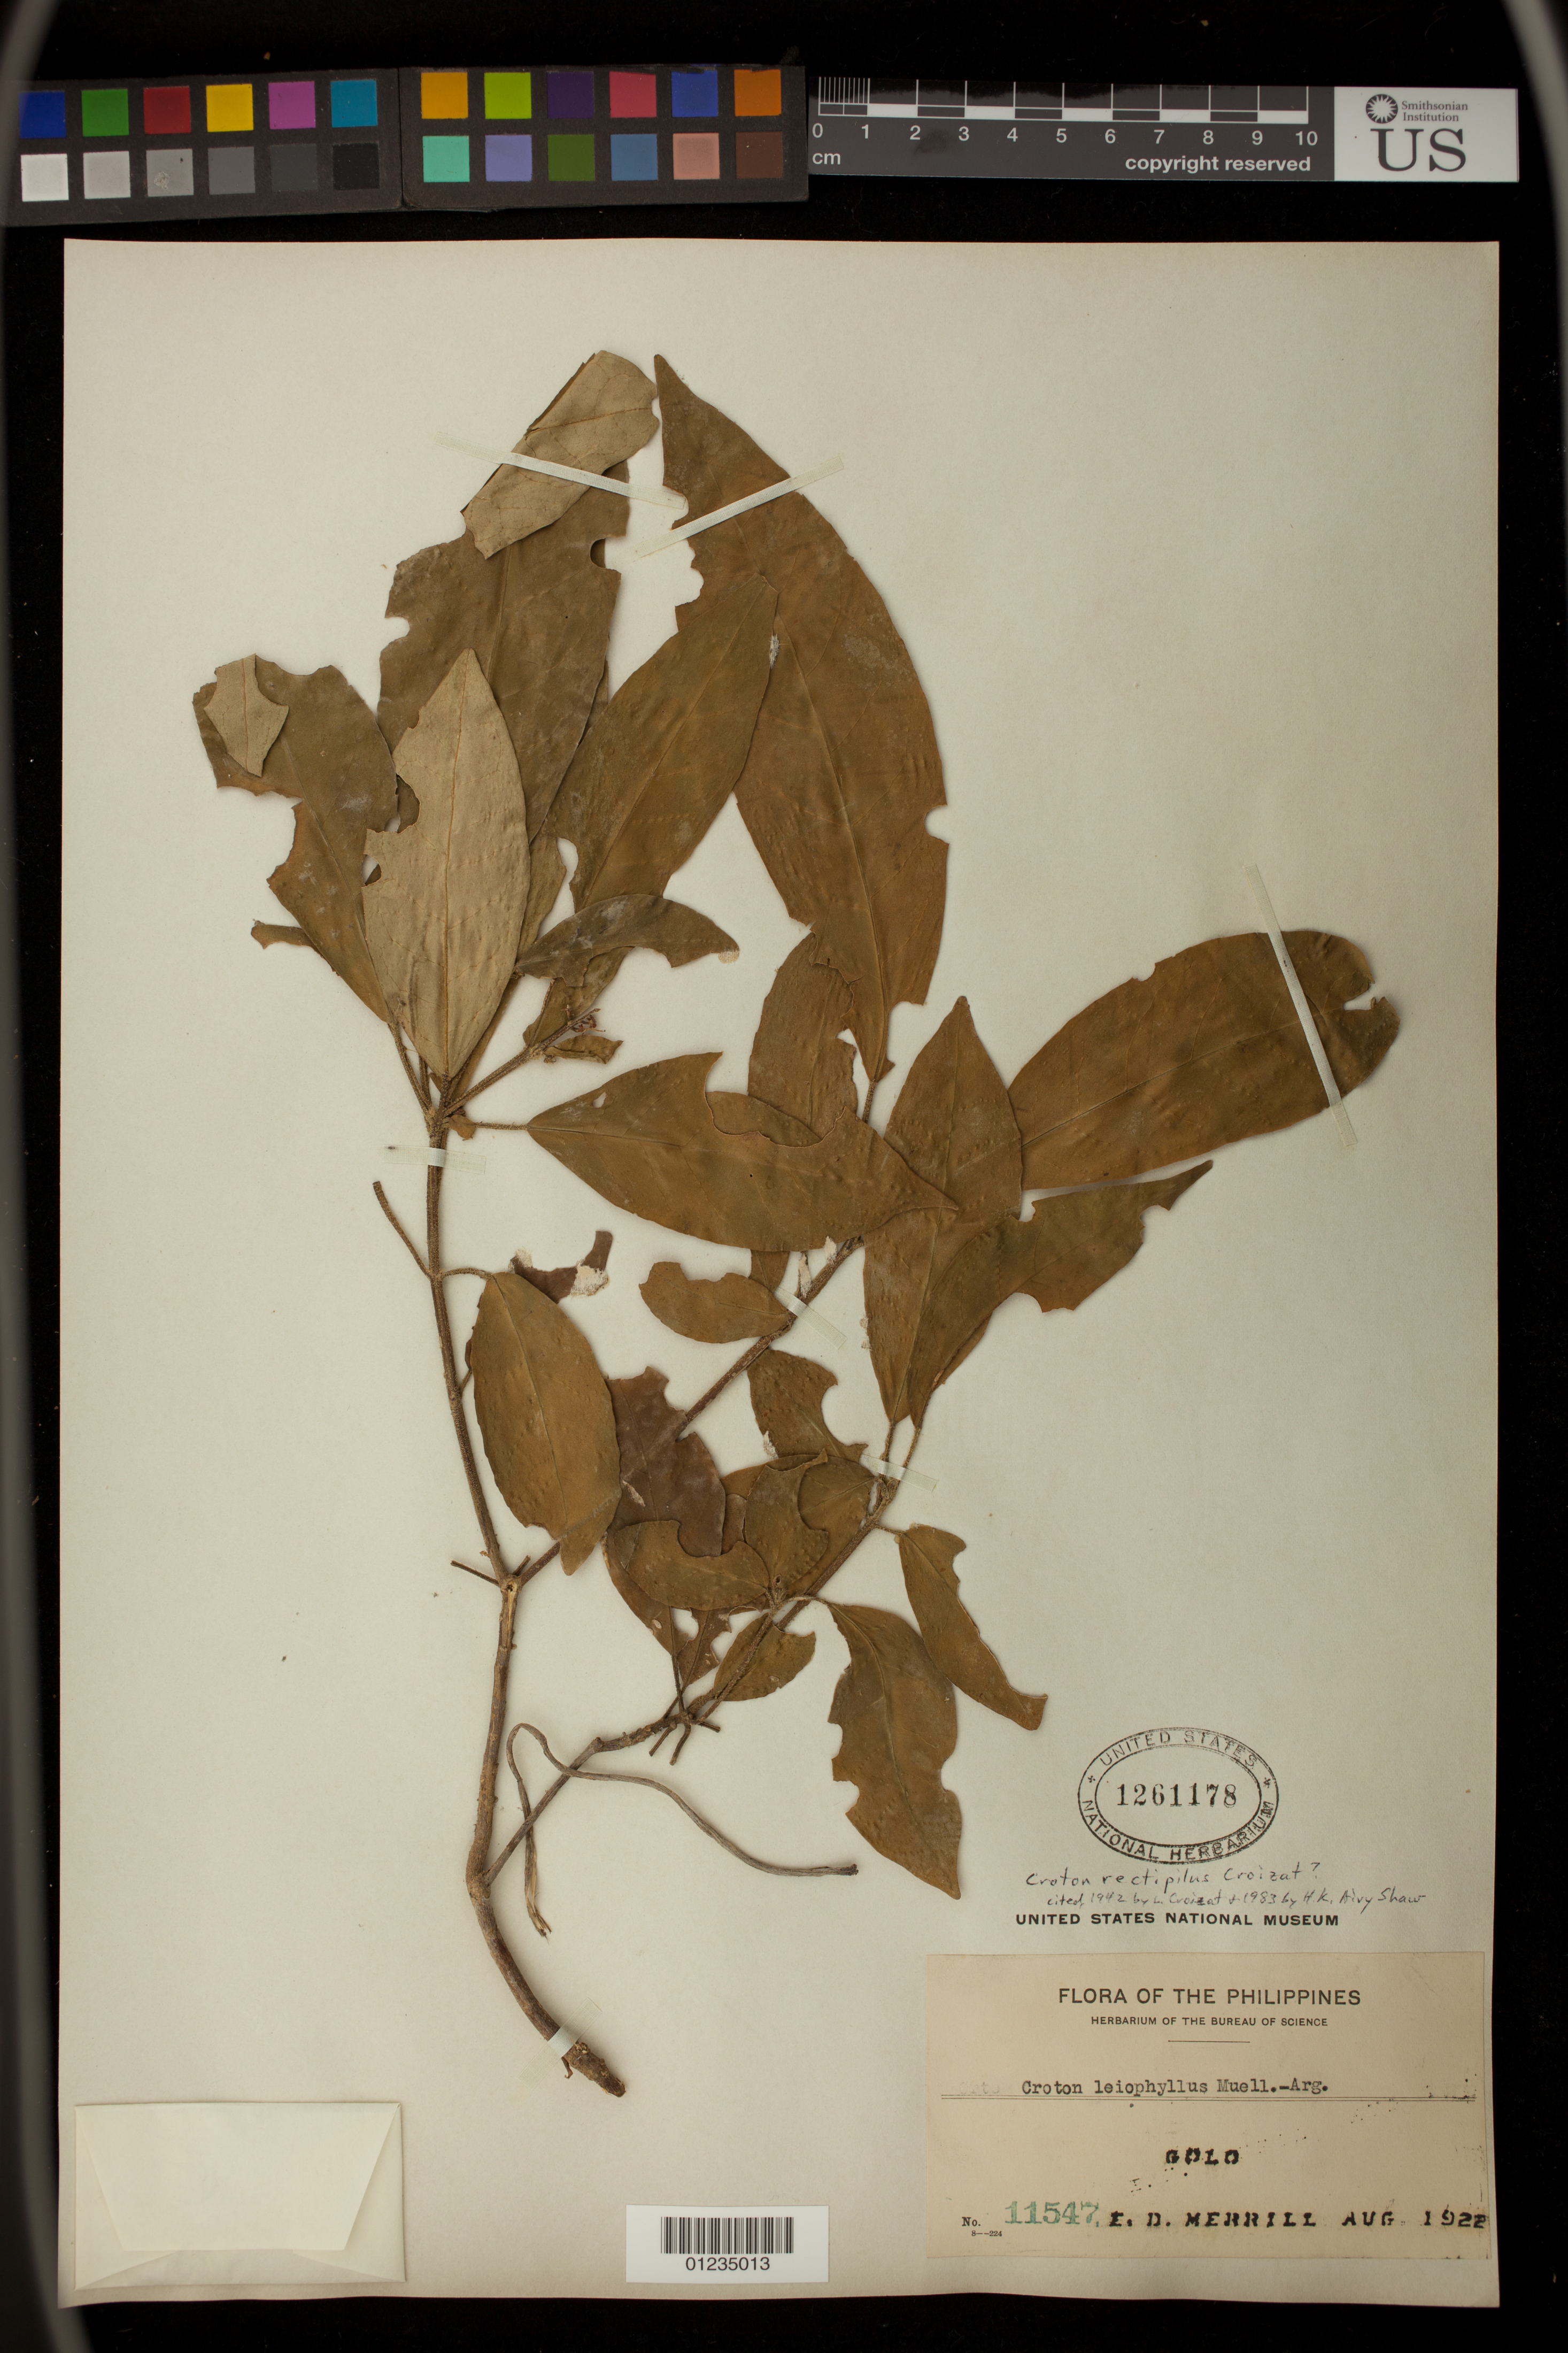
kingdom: Plantae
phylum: Tracheophyta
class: Magnoliopsida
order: Malpighiales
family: Euphorbiaceae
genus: Croton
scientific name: Croton rectipilus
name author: Croizat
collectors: E. D. Merrill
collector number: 11547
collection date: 1922-08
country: Philippines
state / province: Mimaropa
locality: Golo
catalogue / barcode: US 1261178